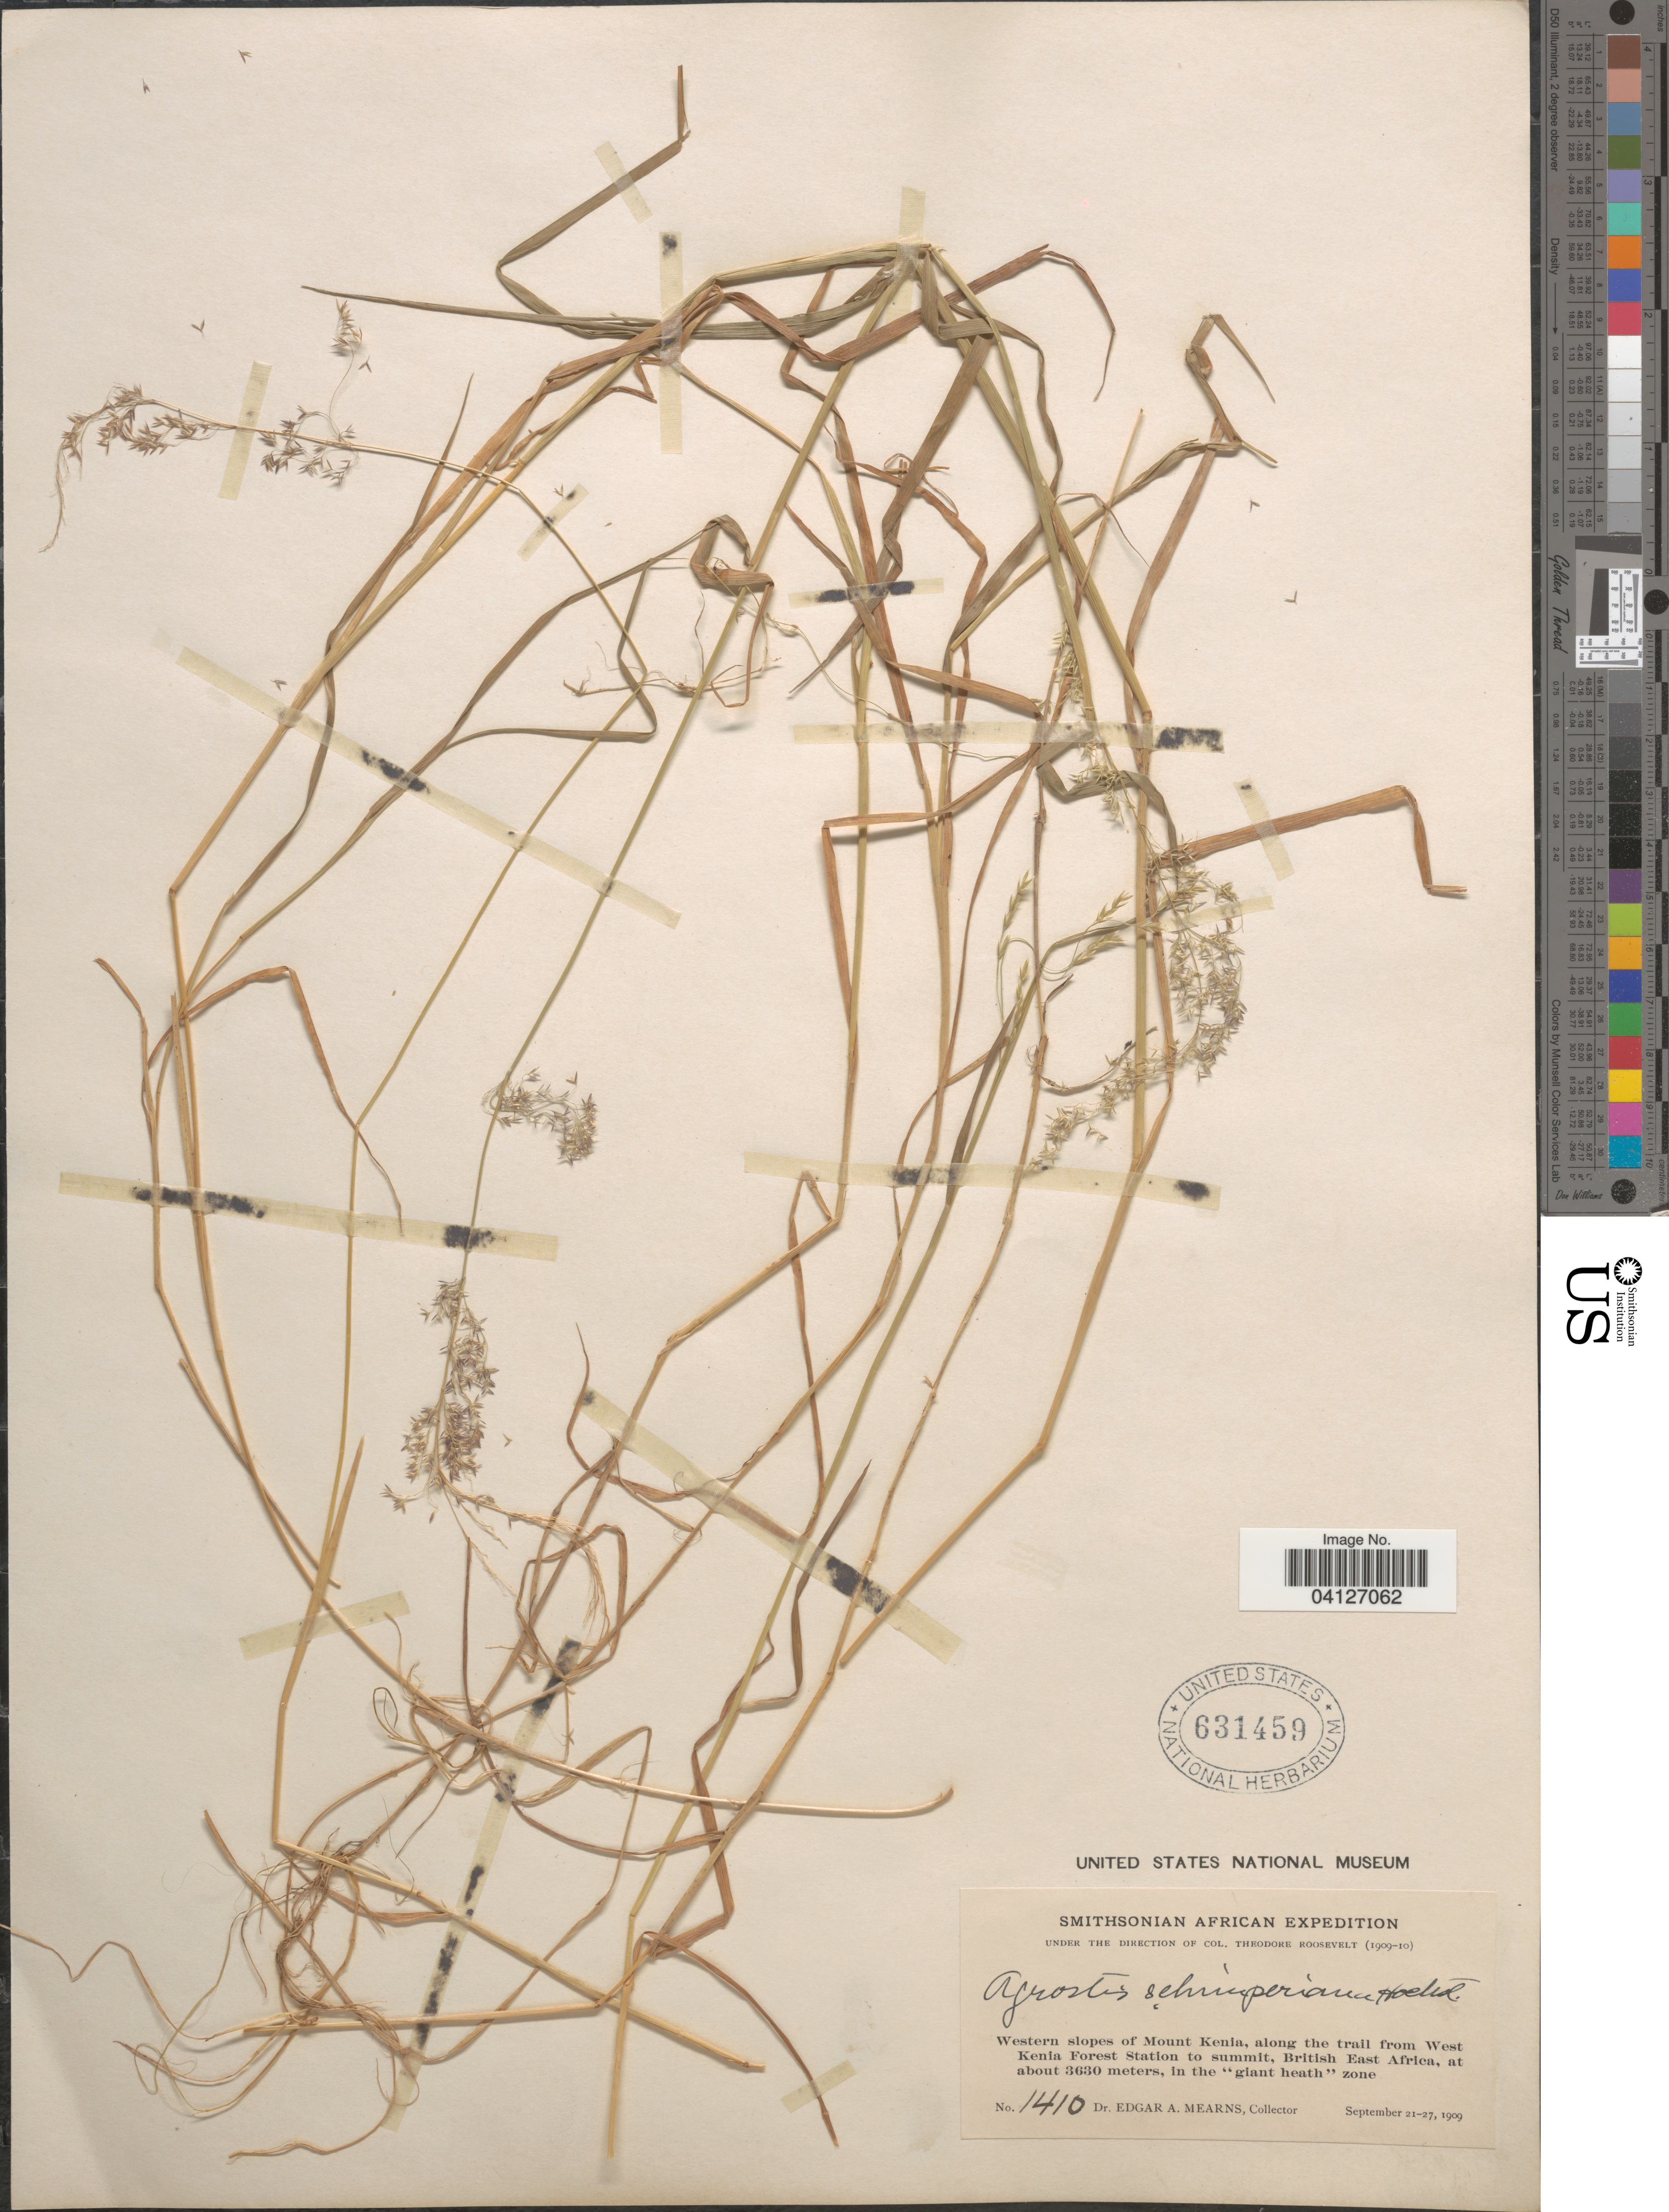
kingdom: Plantae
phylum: Tracheophyta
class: Liliopsida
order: Poales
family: Poaceae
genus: Agrostis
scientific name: Agrostis schimperiana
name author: Hochst. ex Steud.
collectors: E. A. Mearns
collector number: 1410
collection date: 1909-09-21/1909-09-27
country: Kenya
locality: Smithsonian African Expedition (1909-10). Western slopes of Mount Kenia, along the trail from West Kenia Forest Station to summit, British East Africa, in the "giant heath" zone.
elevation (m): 3630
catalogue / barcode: US 631459